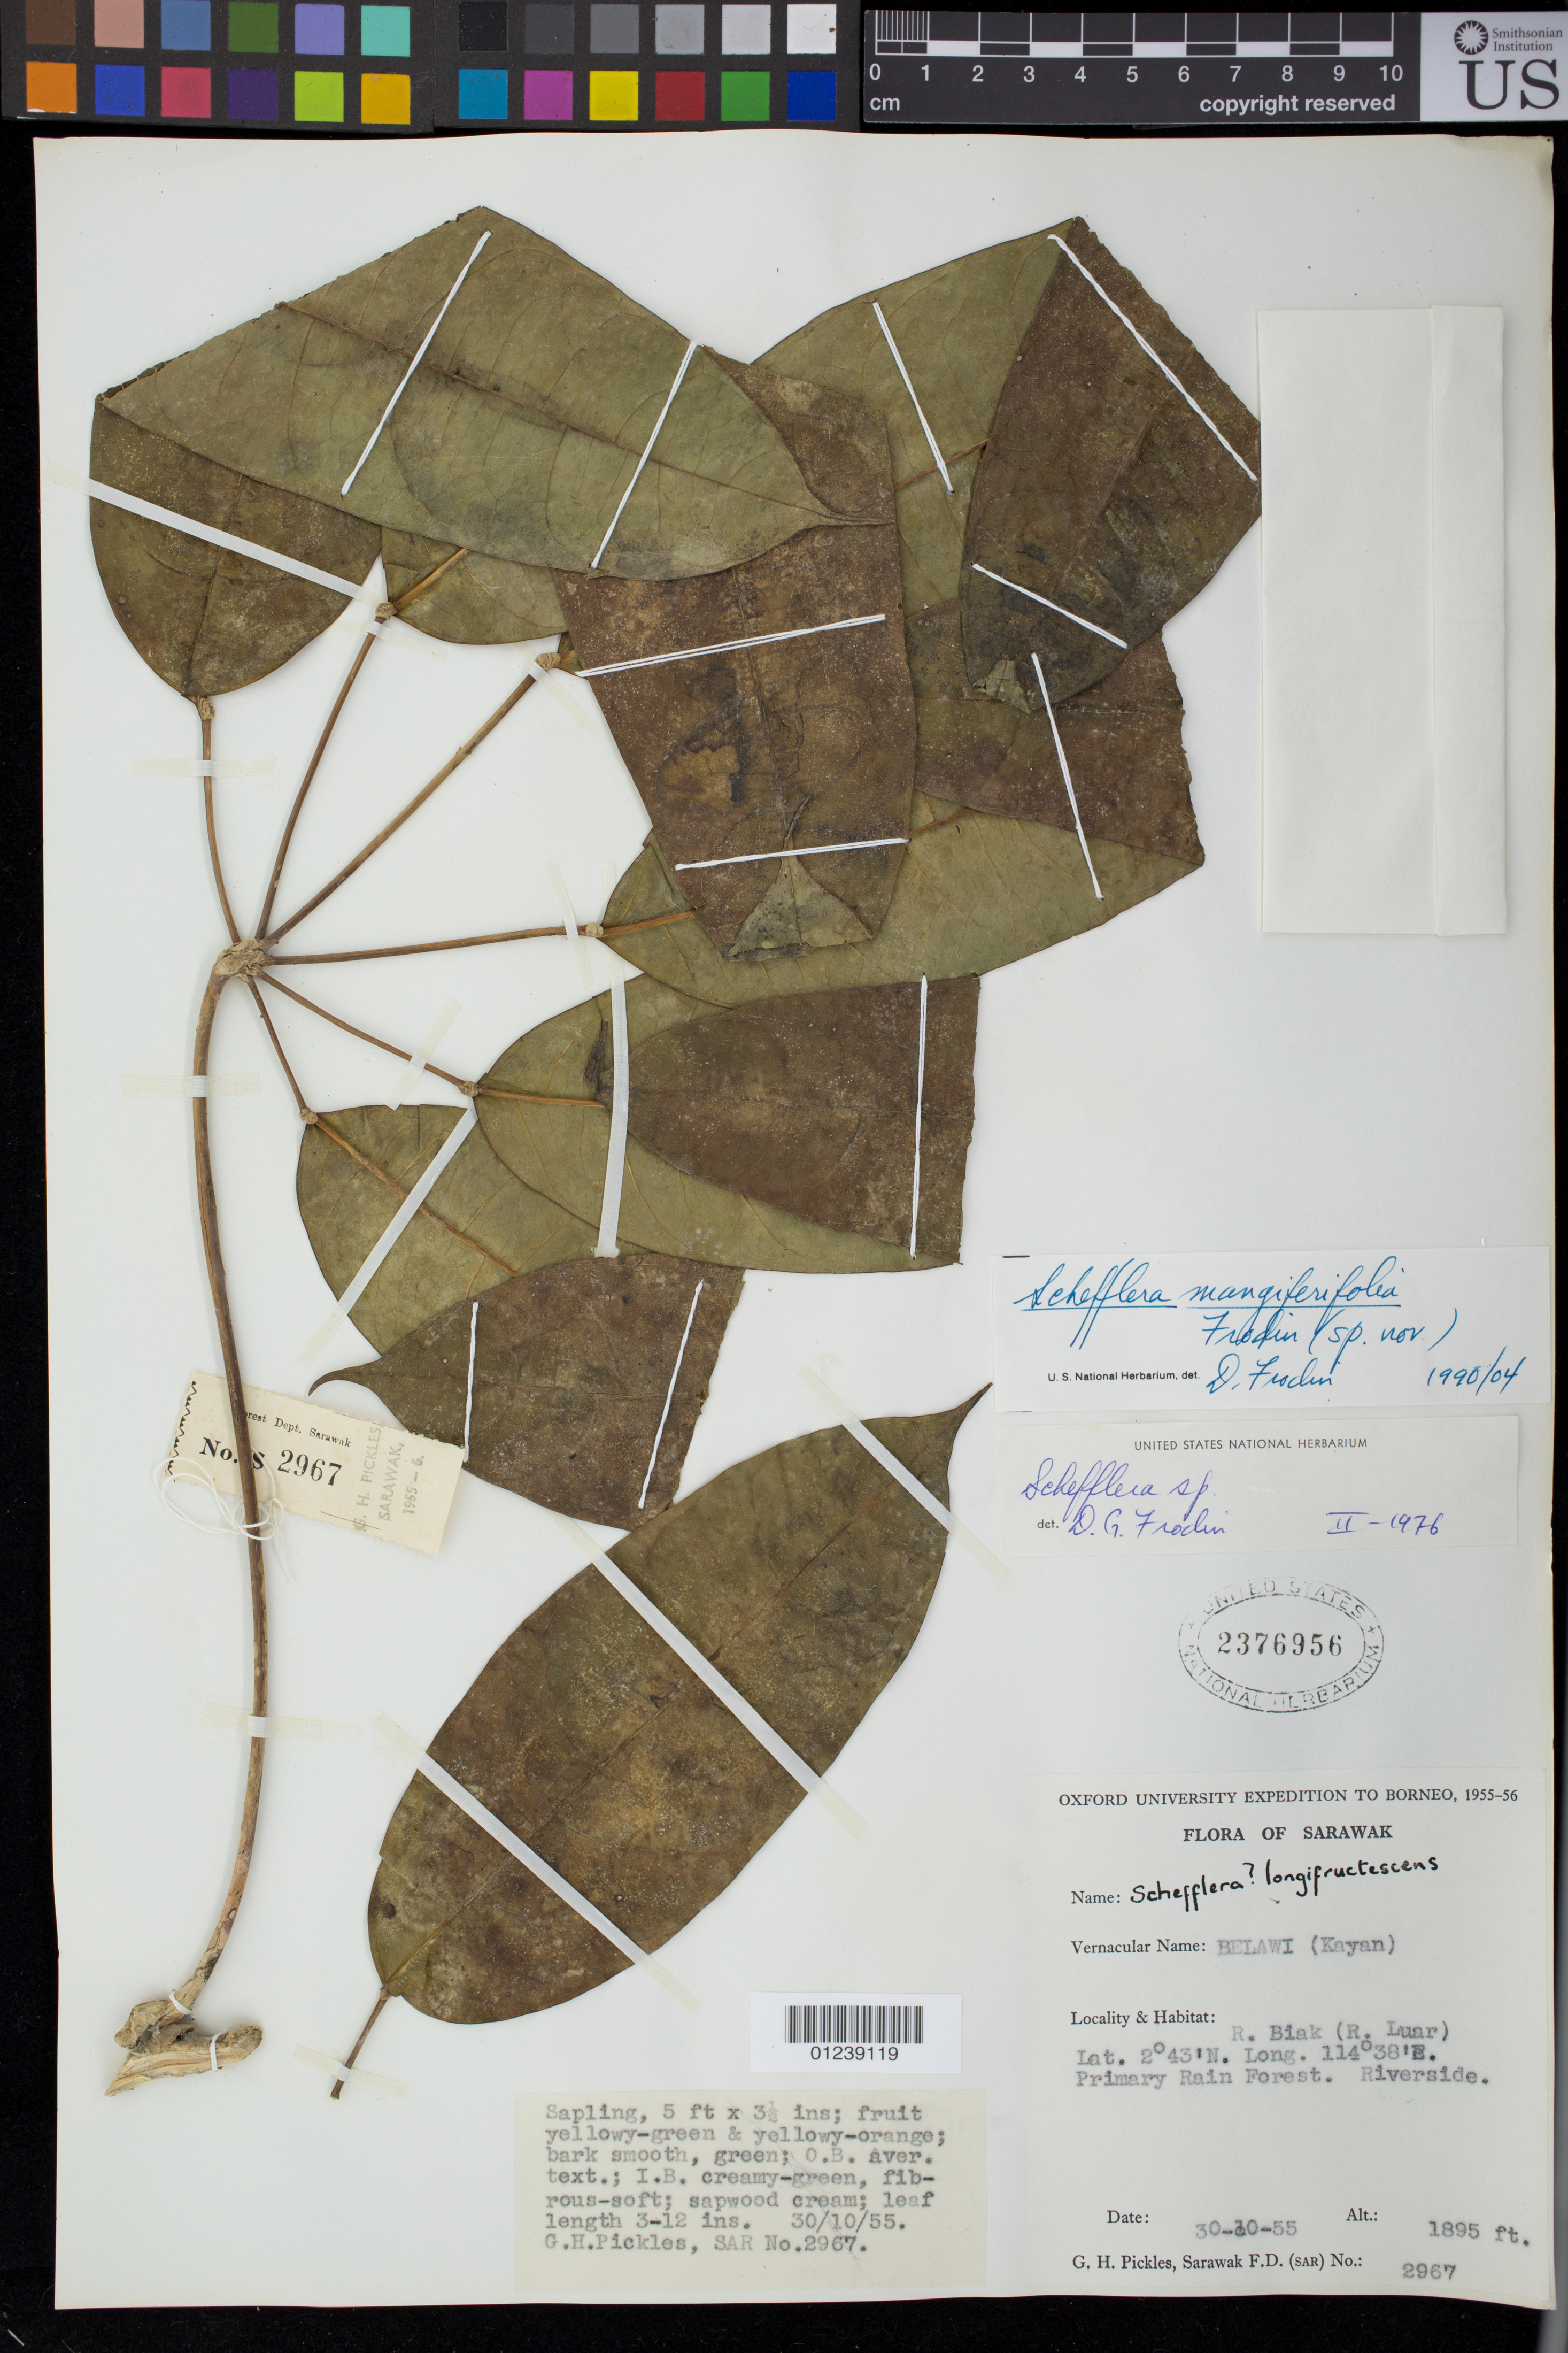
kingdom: Plantae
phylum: Tracheophyta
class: Magnoliopsida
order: Apiales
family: Araliaceae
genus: Heptapleurum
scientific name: Heptapleurum mangiferifolium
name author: (Frodin & Puad) Puad et al.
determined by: Wagner, W. L., (BOT), Smithsonian Institution - National Museum of Natural History (UNITED STATES)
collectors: G. Pickles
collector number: SAR 2967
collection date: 1955-10-30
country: Malaysia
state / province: Sarawak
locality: R. Biak (R. Luar).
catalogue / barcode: US 2376956